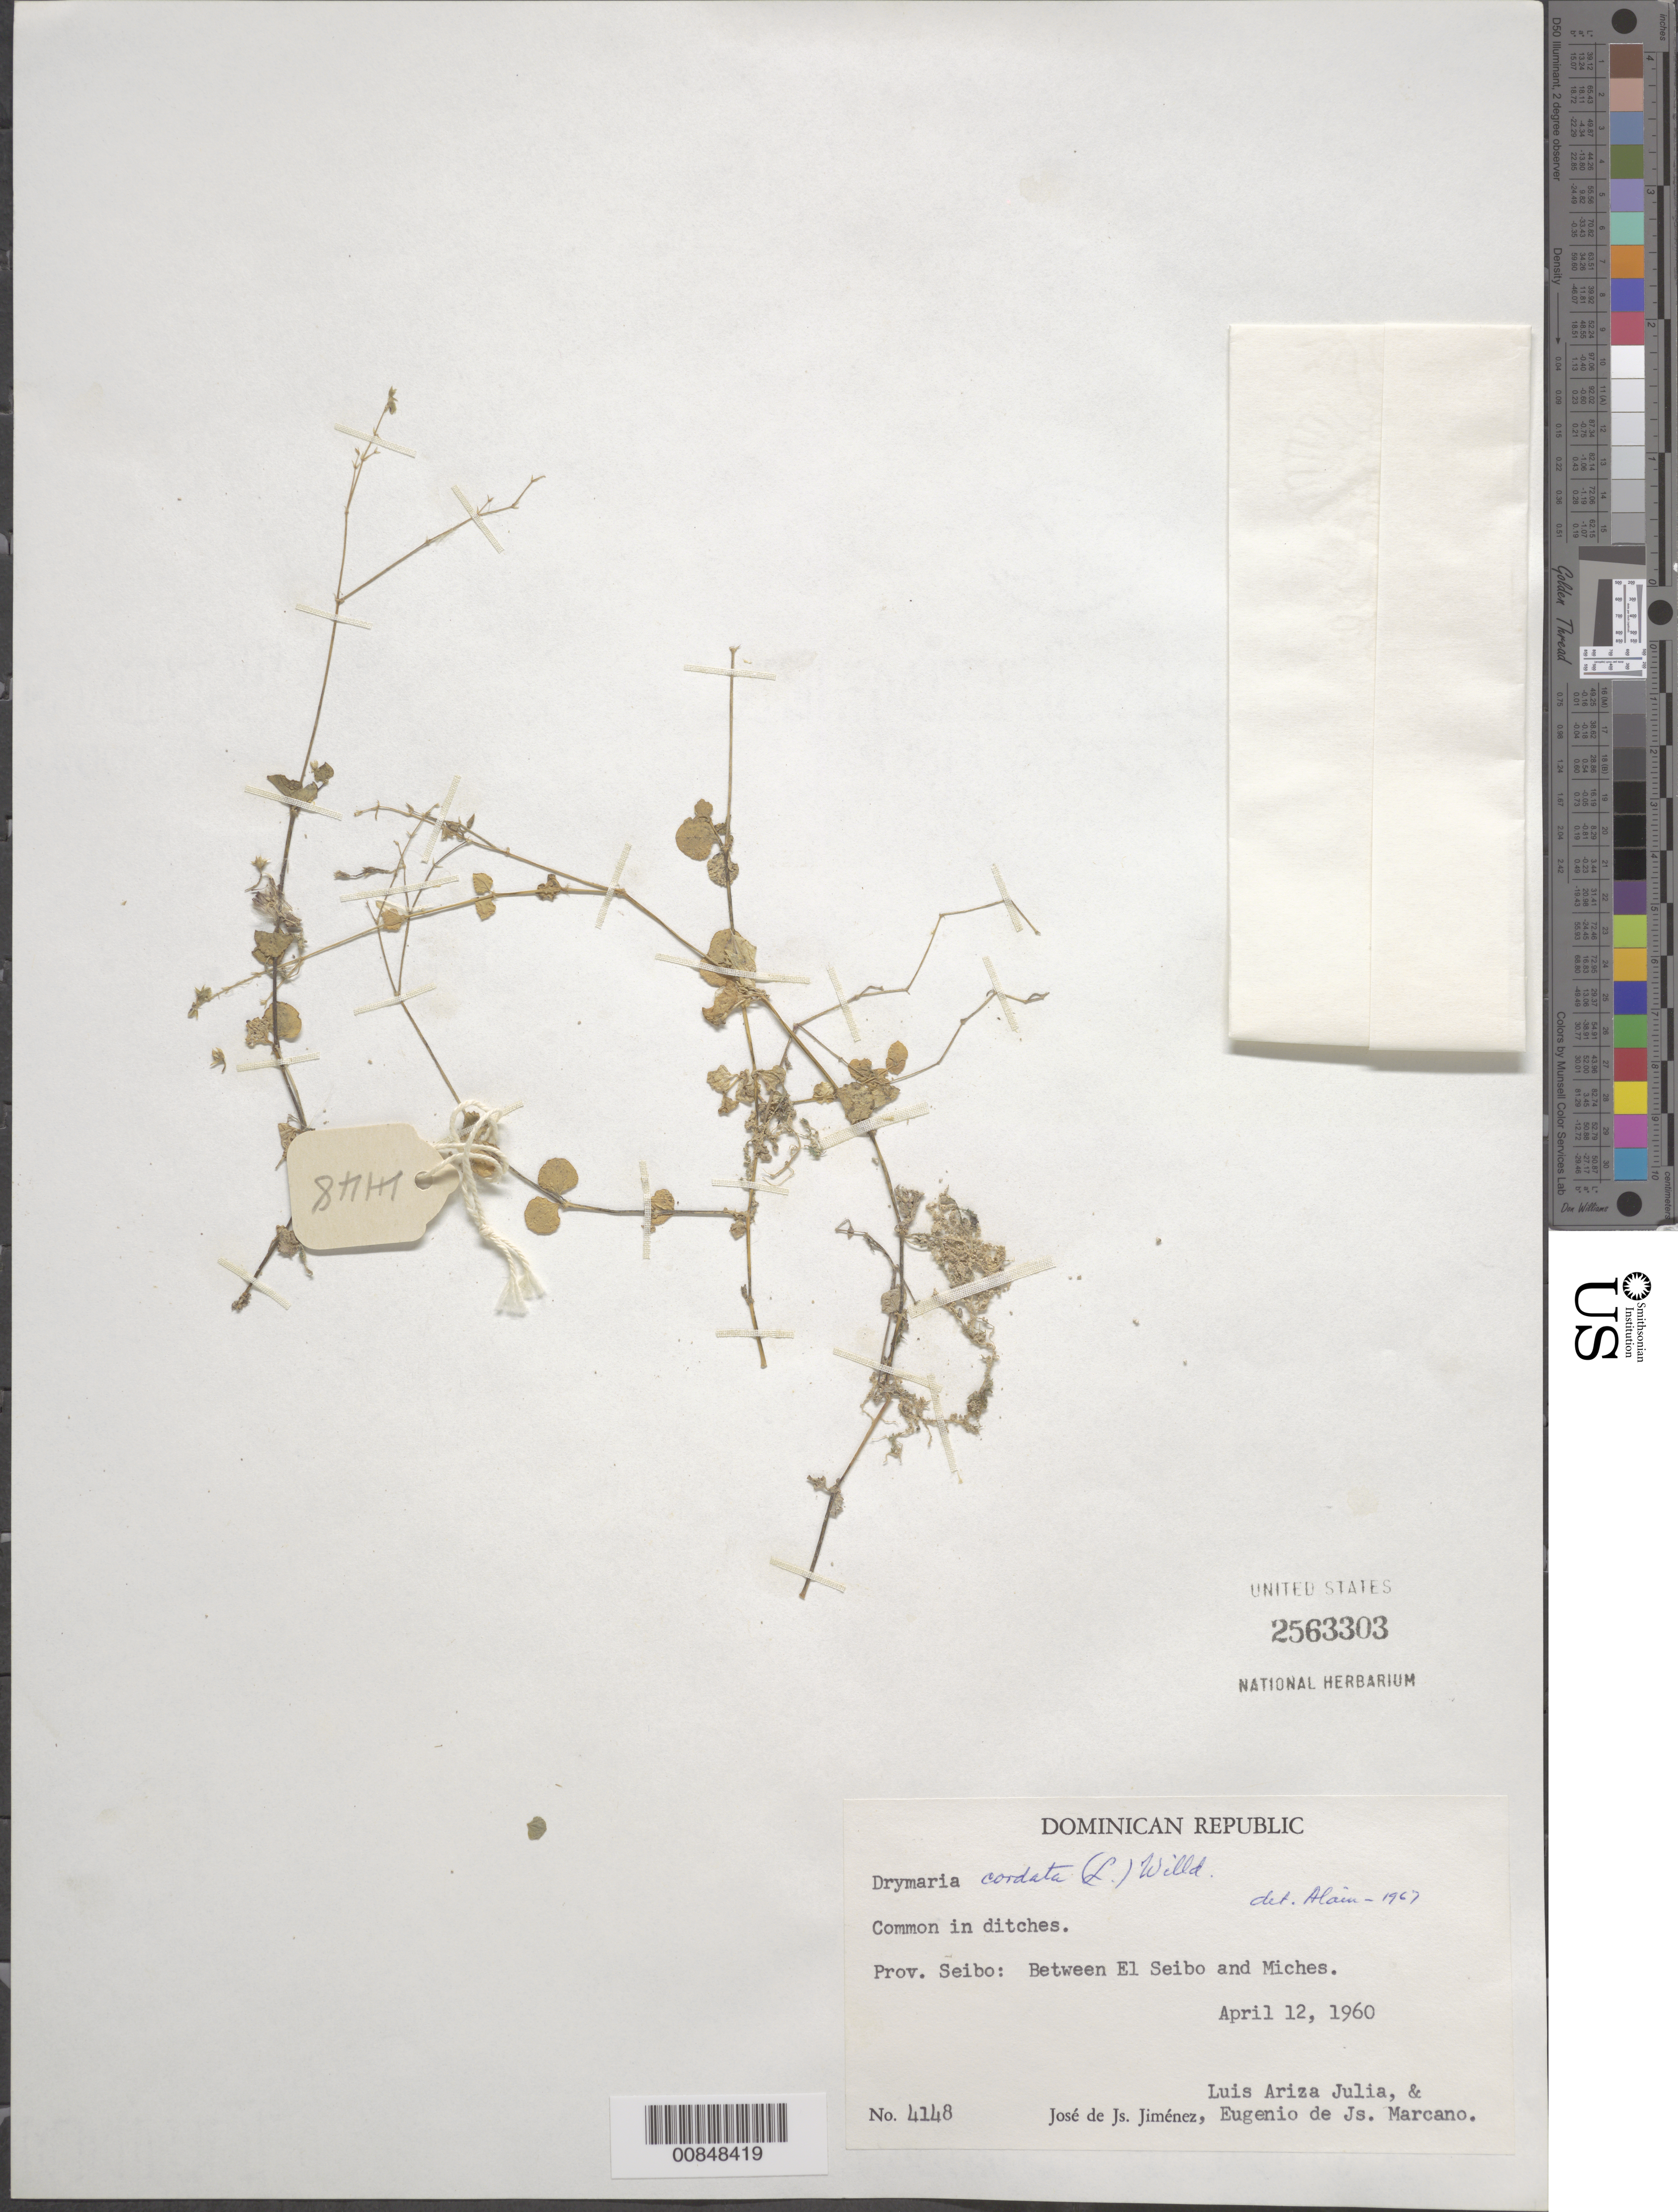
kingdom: Plantae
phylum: Tracheophyta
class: Magnoliopsida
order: Caryophyllales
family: Caryophyllaceae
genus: Drymaria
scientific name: Drymaria cordata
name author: (L.) Willd. ex Schult.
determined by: Liogier, Alain H.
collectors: J. J. Jiménez Almonte, L. Ariza-Julia & E. J. Marcano F.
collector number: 4148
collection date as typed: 12 Apr 1960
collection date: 1960-04-12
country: Dominican Republic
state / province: El Seibo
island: Hispaniola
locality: Between El Seibo y Miches.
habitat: Common in ditches.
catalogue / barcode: US 2563303